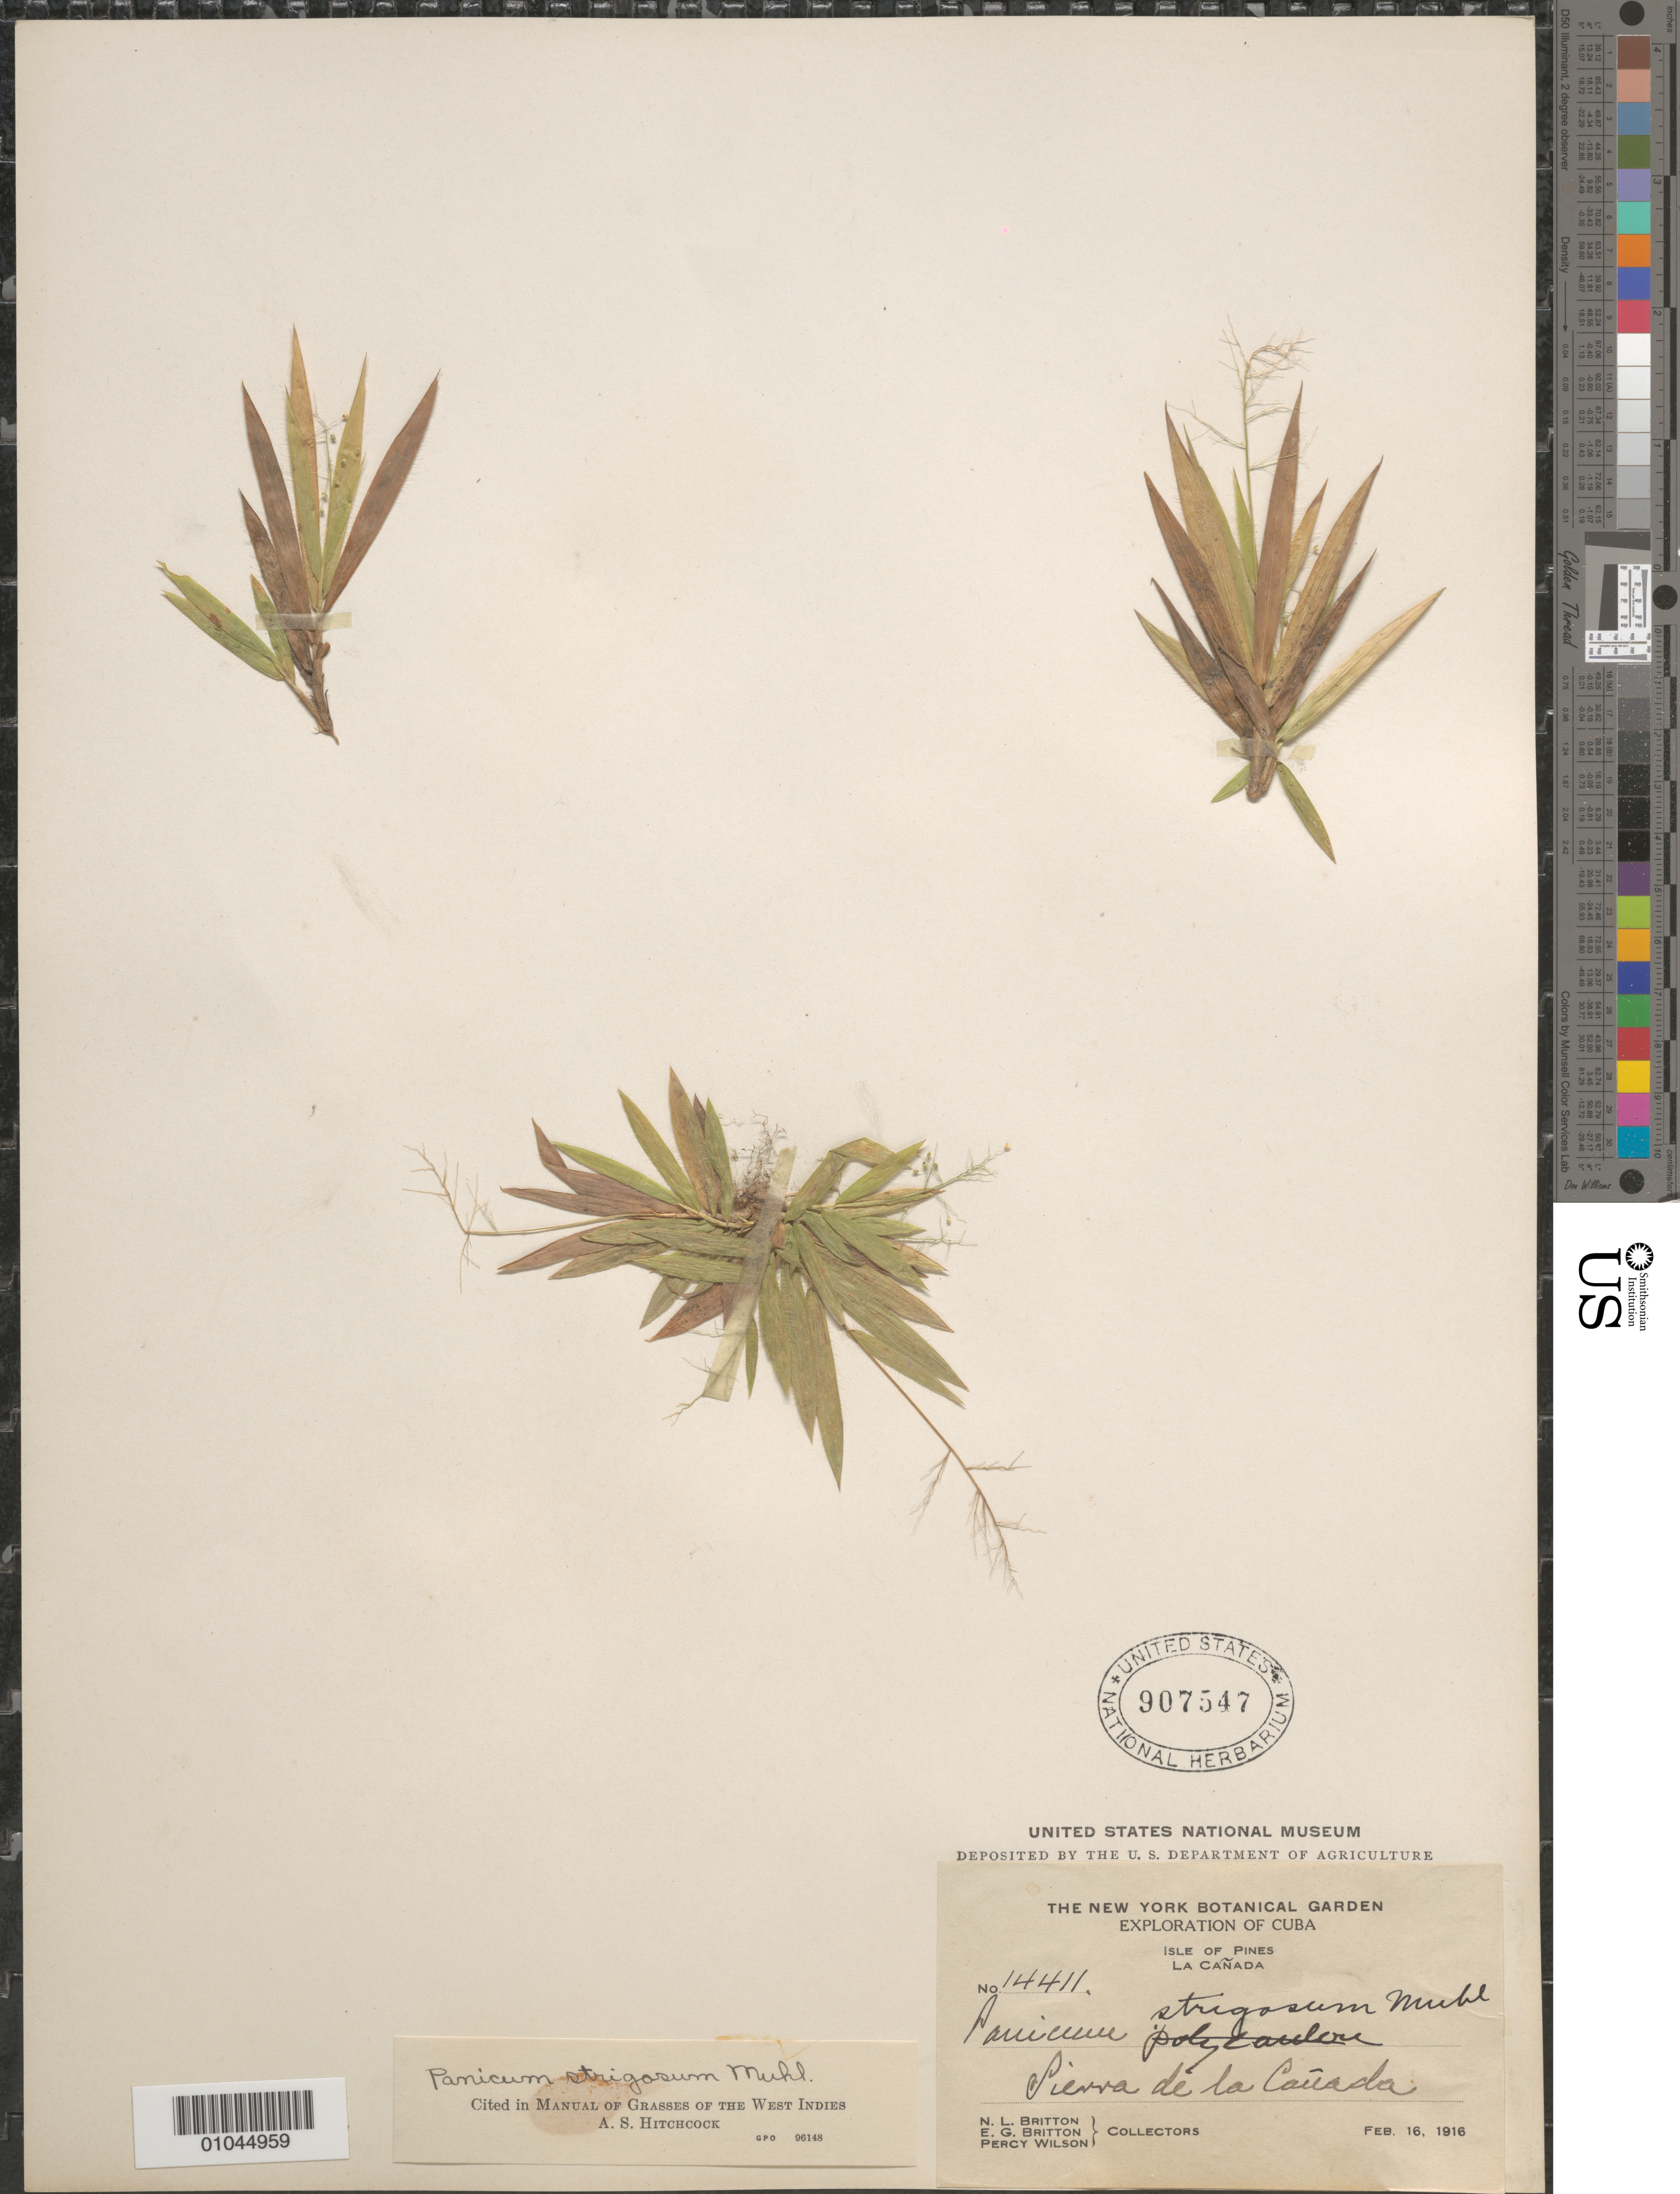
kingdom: Plantae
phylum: Tracheophyta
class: Liliopsida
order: Poales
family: Poaceae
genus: Panicum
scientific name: Panicum strigosum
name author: Muhl. ex Elliott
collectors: N. Britton, E. G. Britton & P. Wilson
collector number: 14411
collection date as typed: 16 Feb 1916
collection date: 1916-02-16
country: Cuba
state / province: Isla de la Juventud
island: Isla de la Juventud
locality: Sierra de la Canada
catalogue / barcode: US 907547